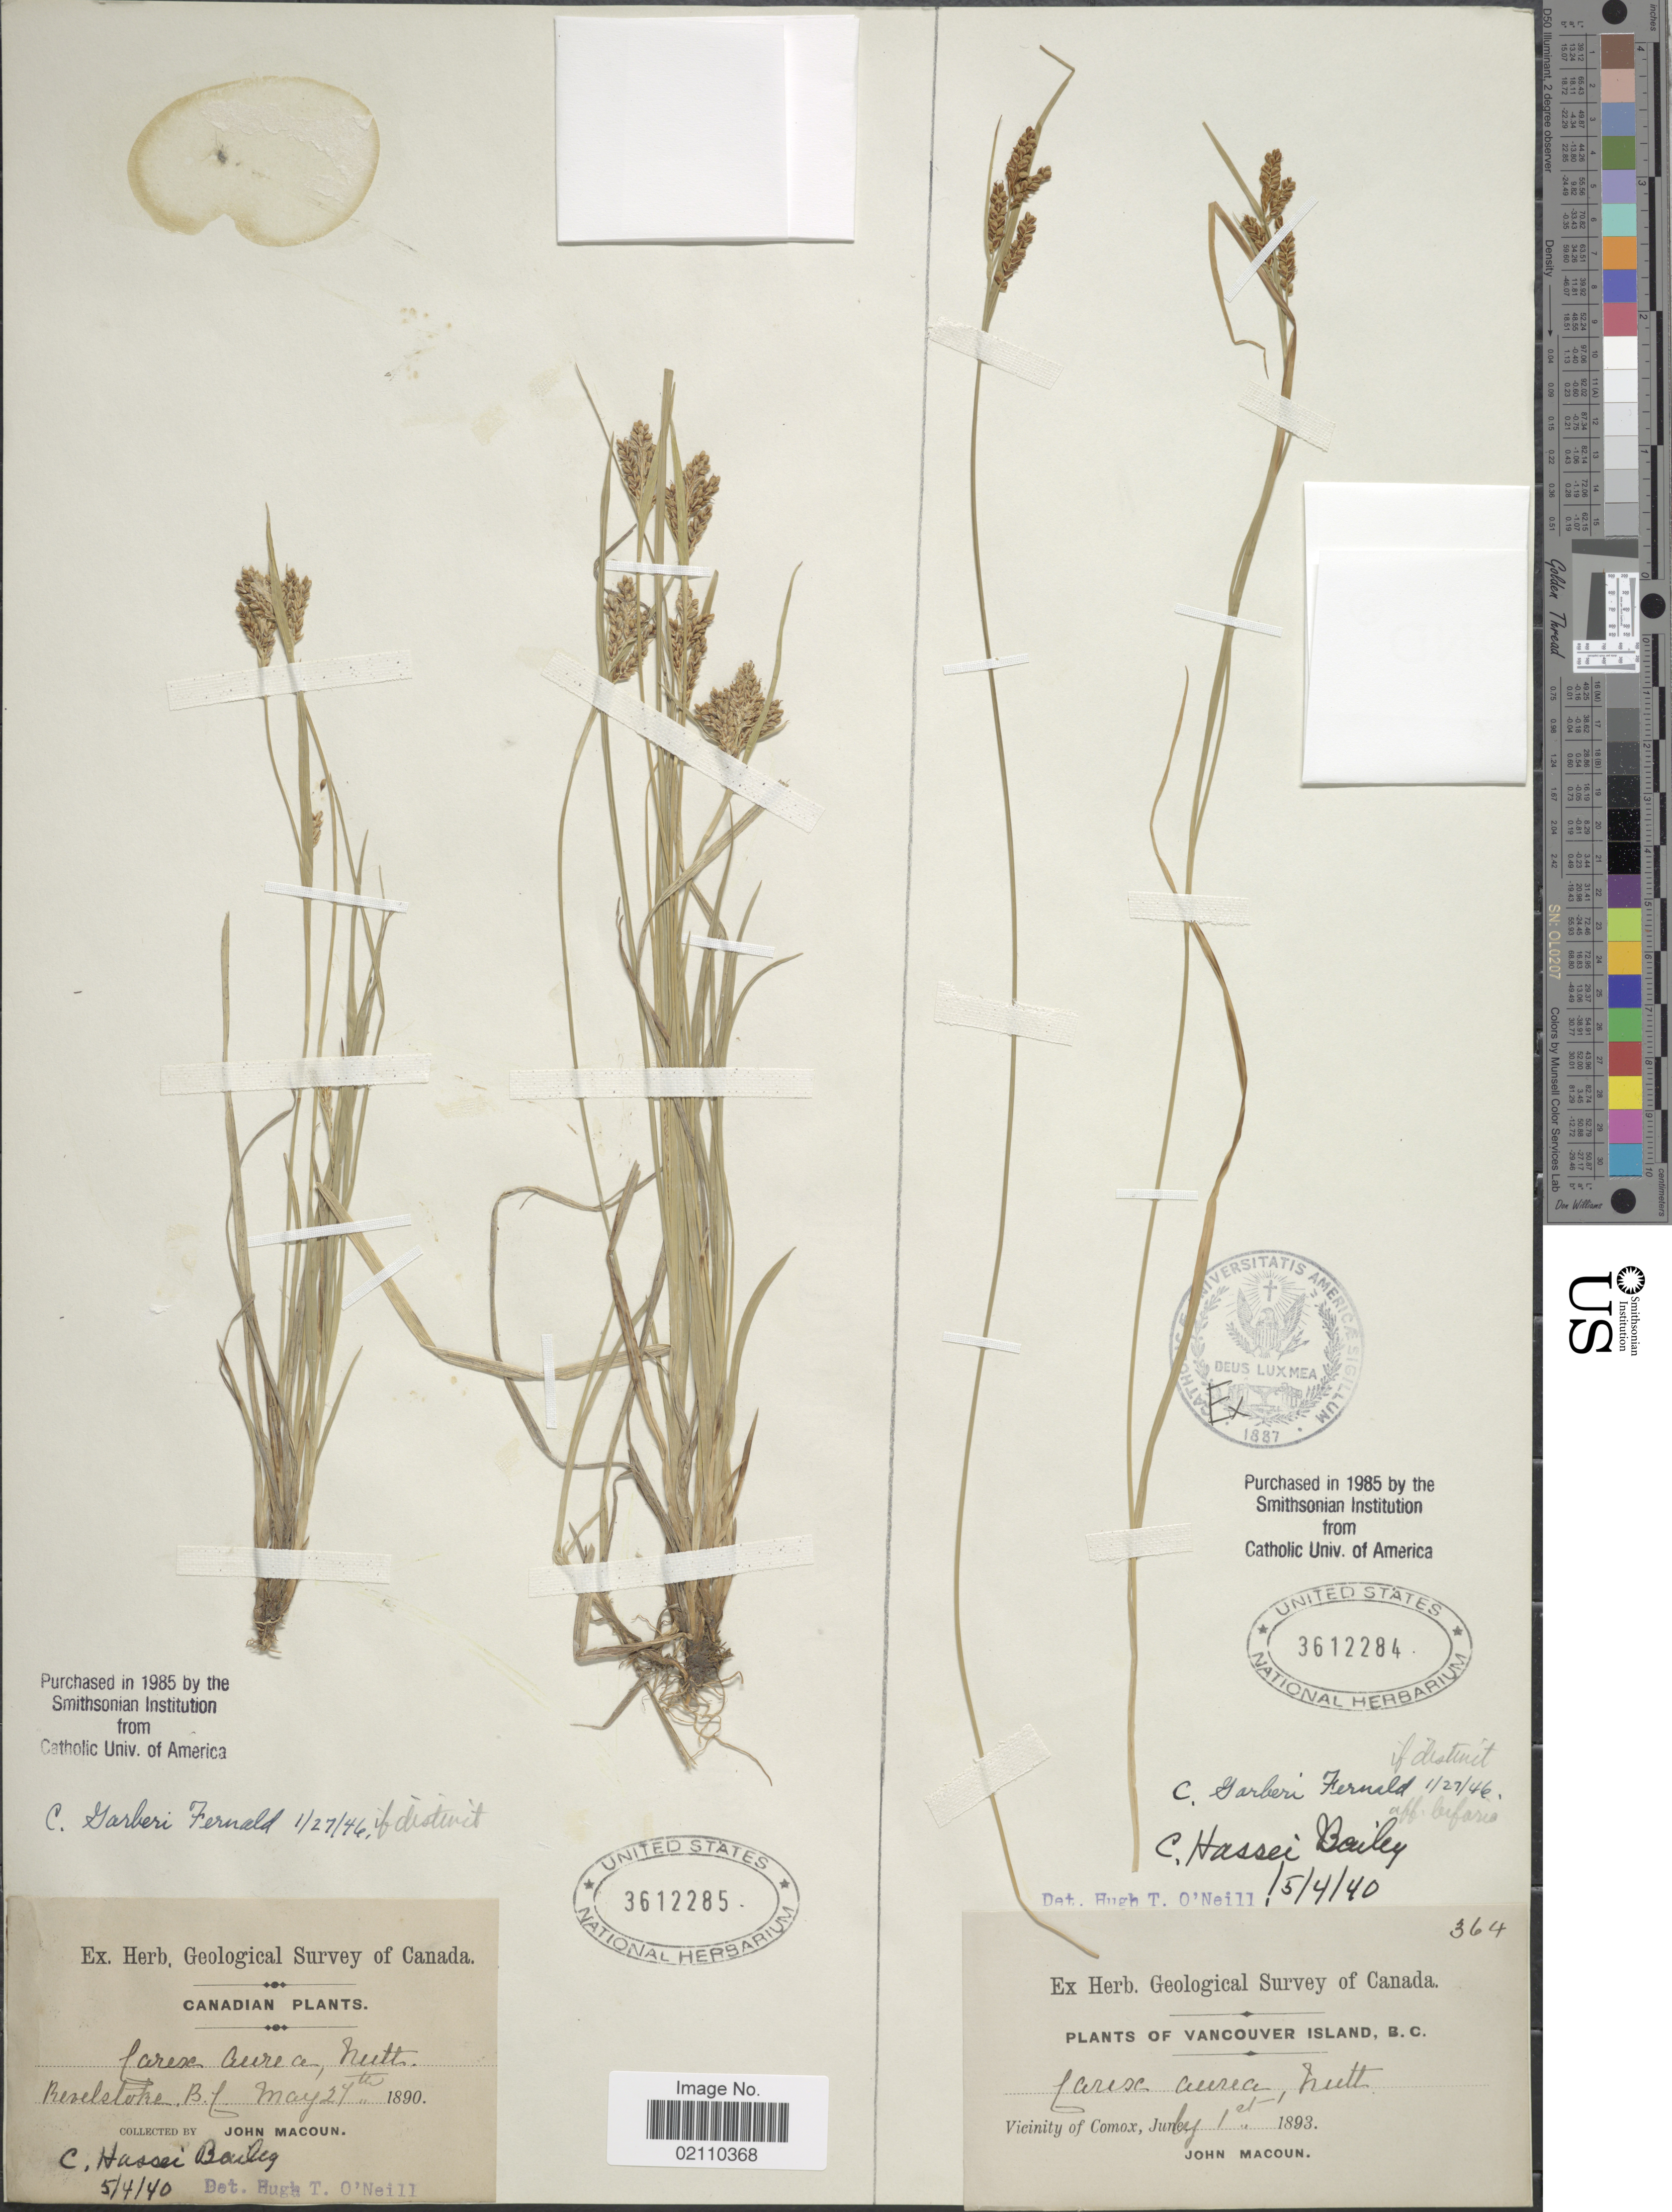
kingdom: Plantae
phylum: Tracheophyta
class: Liliopsida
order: Poales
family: Cyperaceae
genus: Carex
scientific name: Carex garberi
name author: Fernald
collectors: J. Macoun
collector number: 364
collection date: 1893-07-01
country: Canada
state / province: British Columbia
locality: Vancouver Island, vicinity of Comox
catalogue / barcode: US 3612284